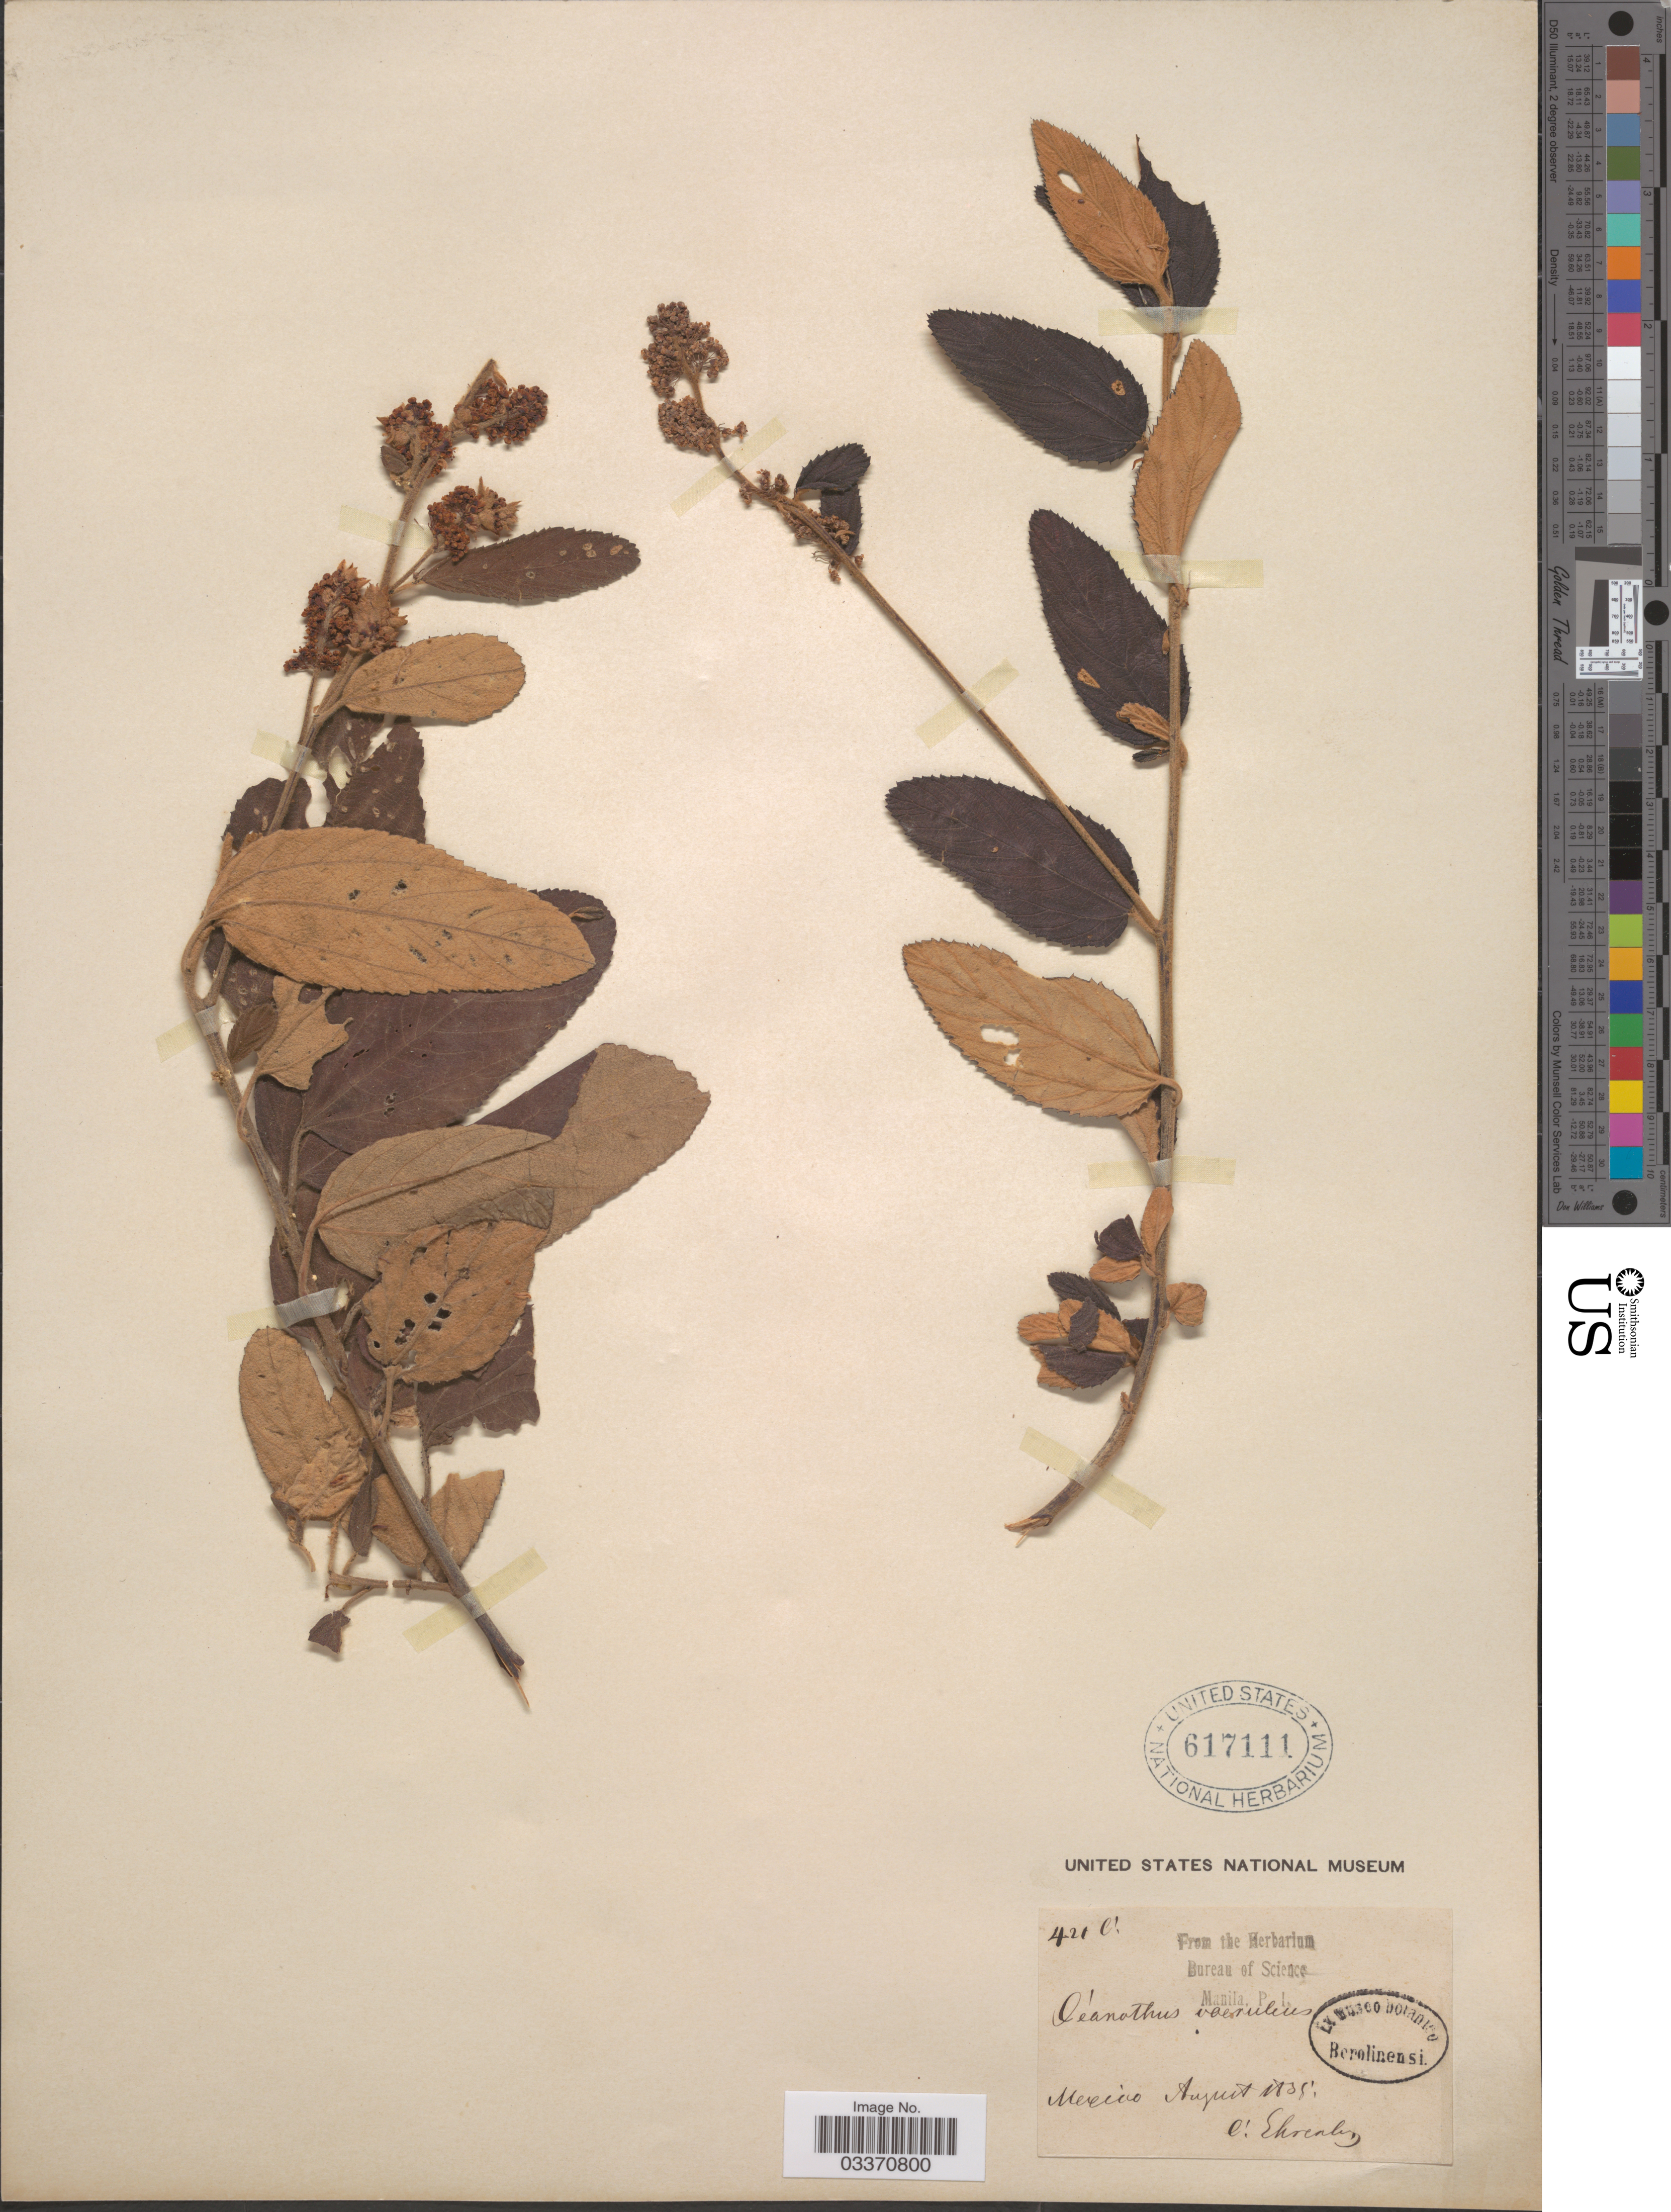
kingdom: Plantae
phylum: Tracheophyta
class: Magnoliopsida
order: Rosales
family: Rhamnaceae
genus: Ceanothus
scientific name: Ceanothus caeruleus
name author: Lag.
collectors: C. G. Ehrenberg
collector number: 421C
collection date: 1835-08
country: Mexico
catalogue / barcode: US 617111